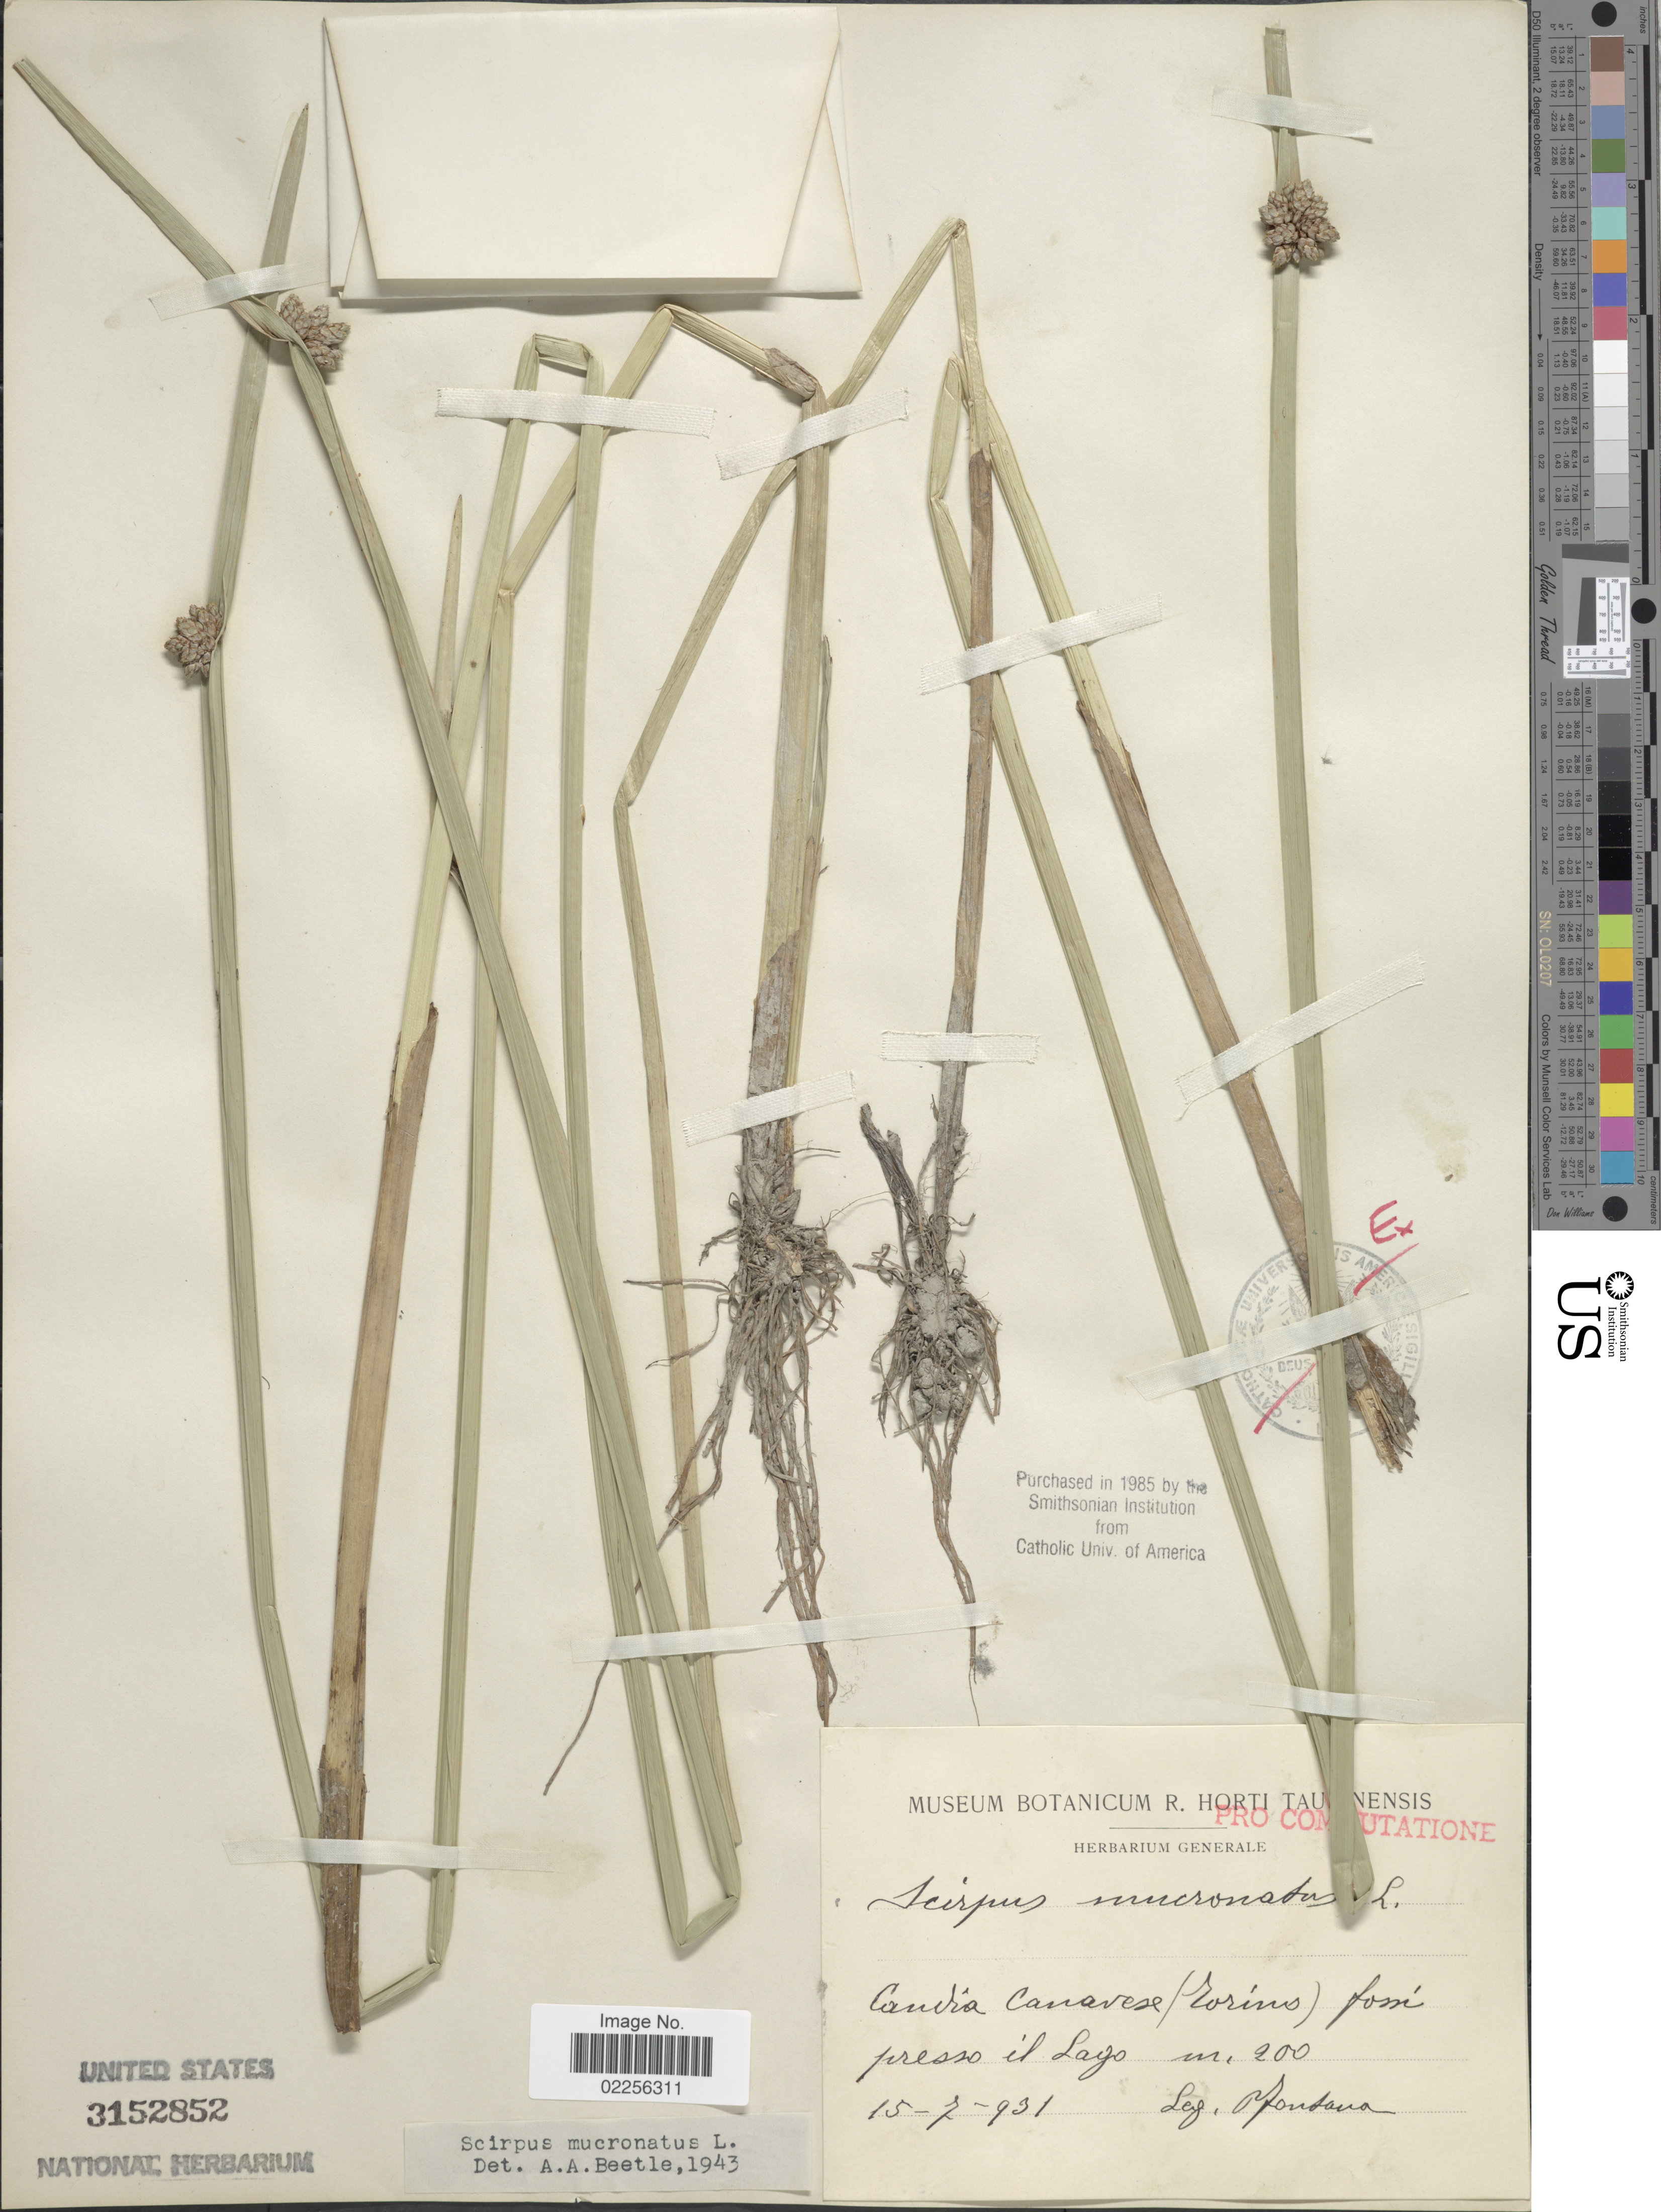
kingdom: Plantae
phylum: Tracheophyta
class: Liliopsida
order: Poales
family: Cyperaceae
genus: Schoenoplectus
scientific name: Schoenoplectus mucronatus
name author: (L.) Palla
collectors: Fontana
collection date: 1931-07-15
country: Italy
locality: Candia Canavese (Corins) fossé presso él Lago [interpreted]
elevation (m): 200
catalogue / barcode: US 3152852